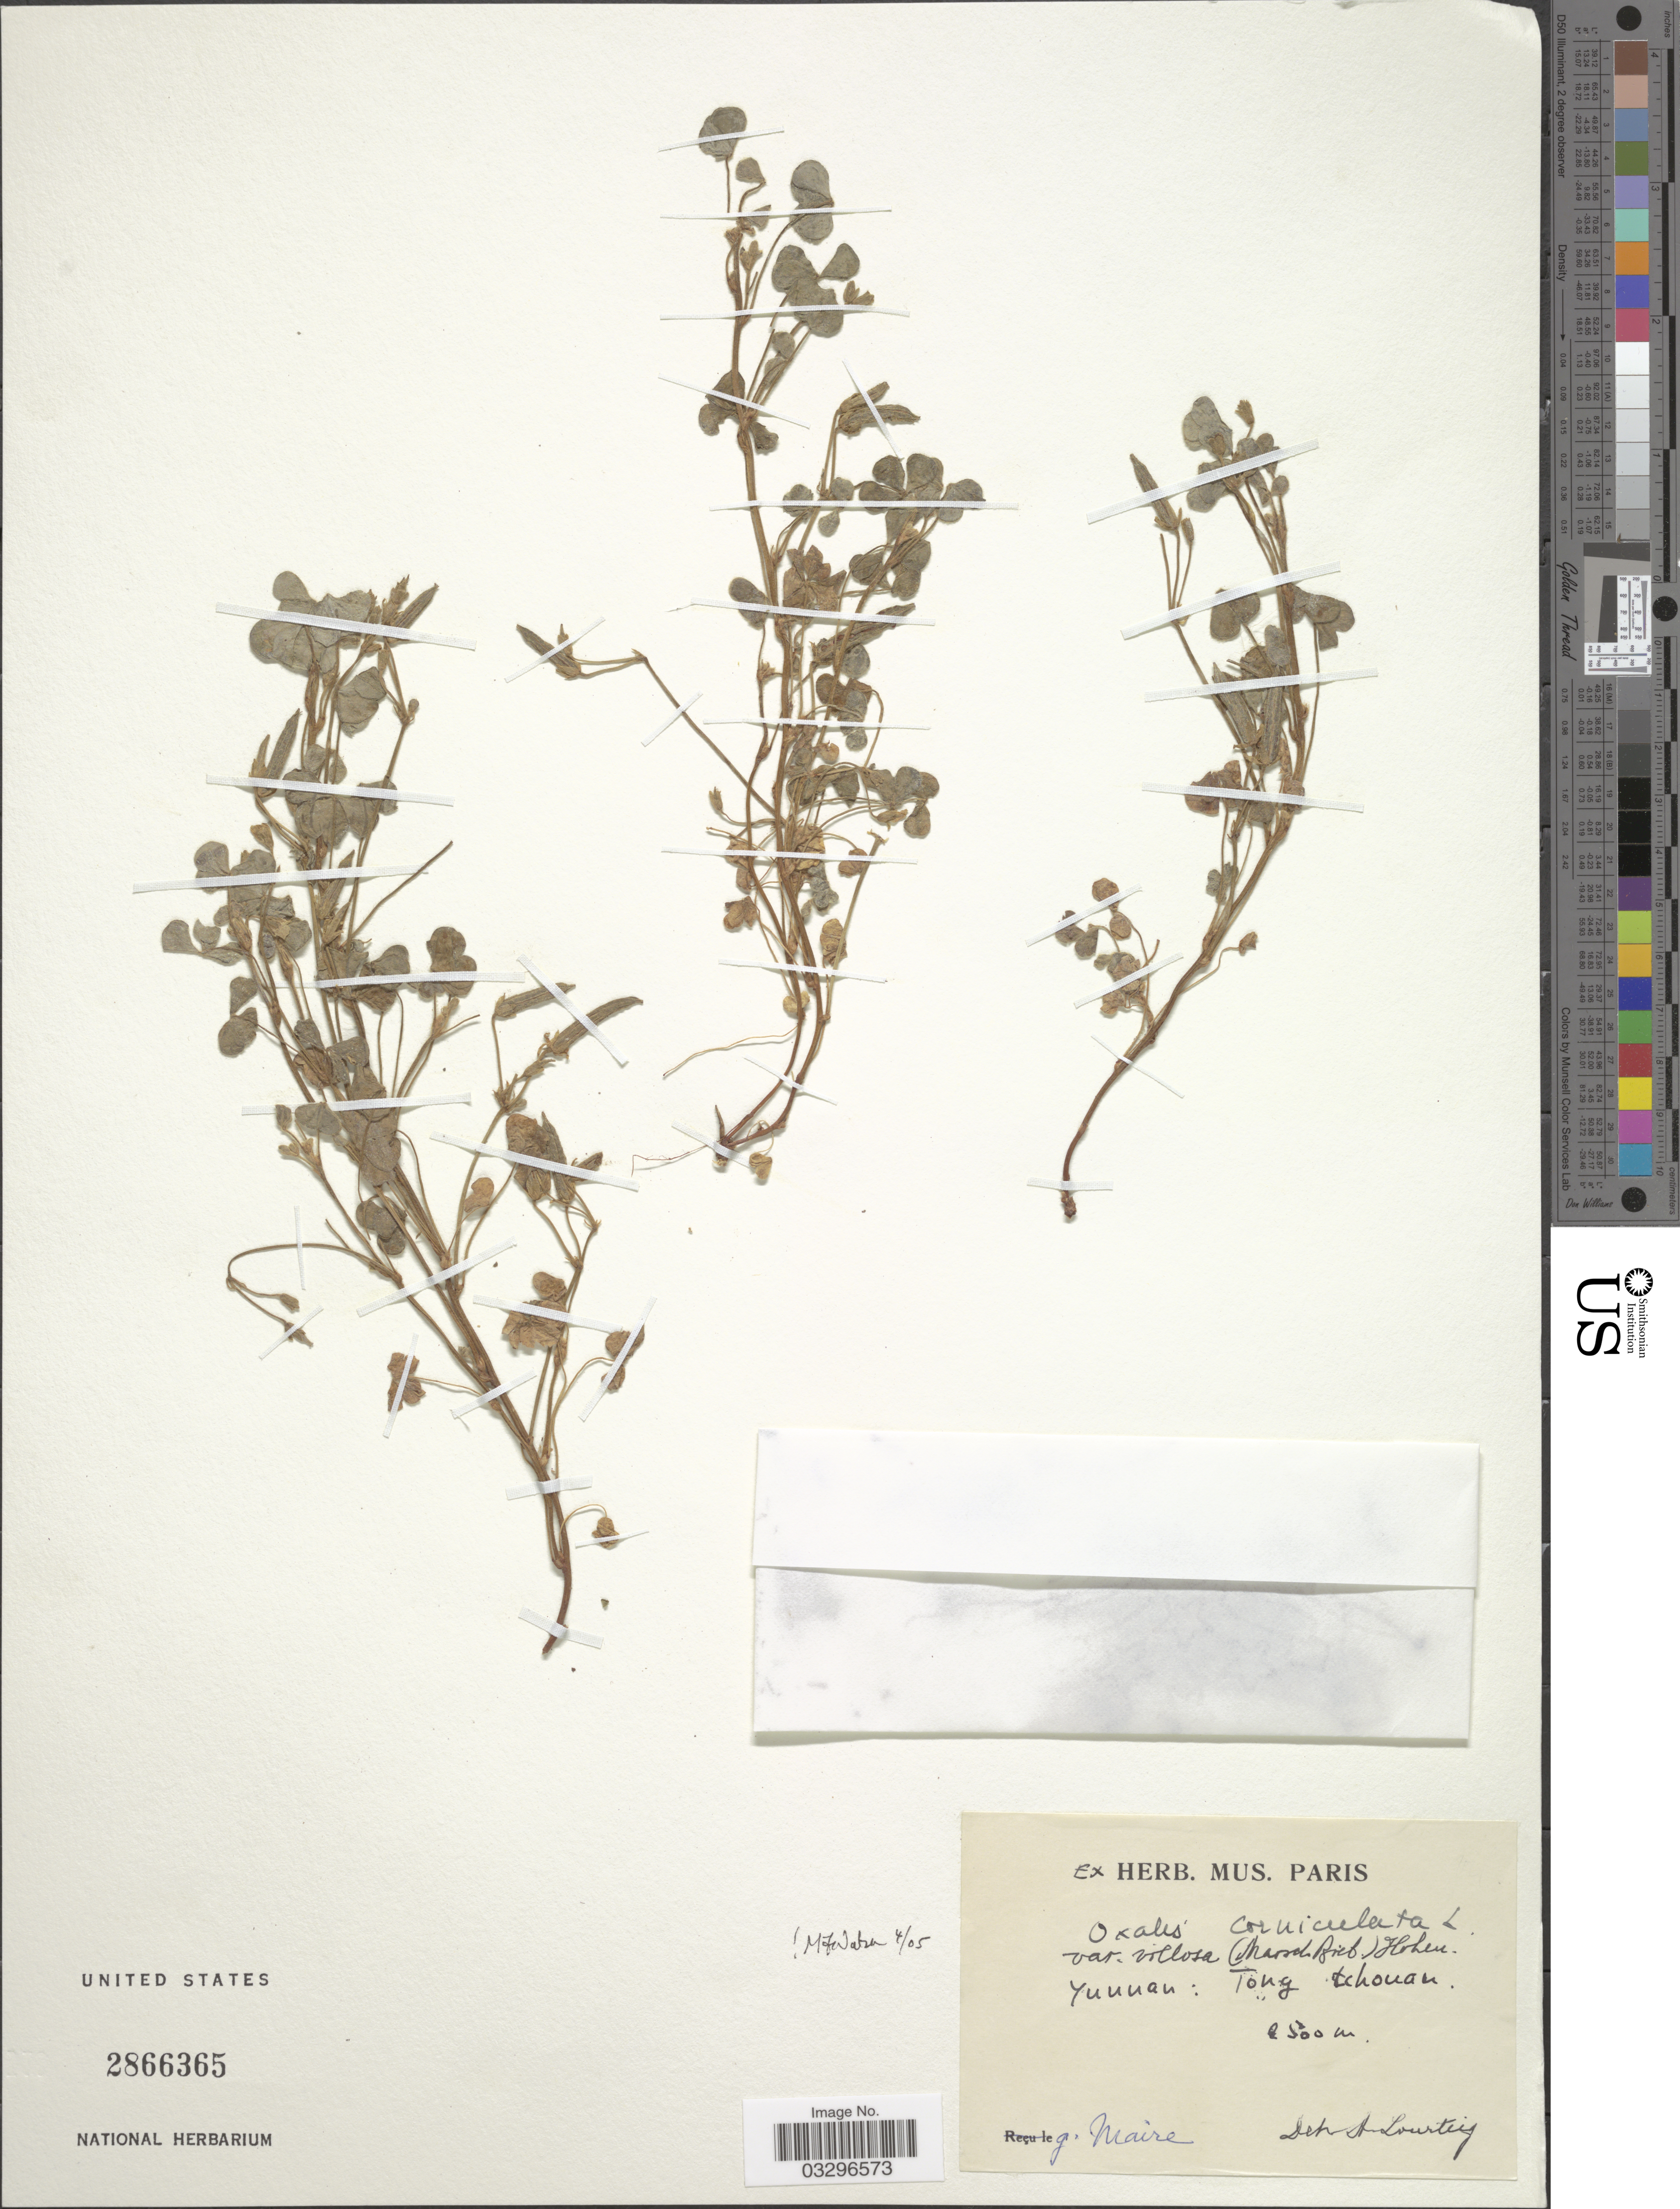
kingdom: Plantae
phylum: Tracheophyta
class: Magnoliopsida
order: Oxalidales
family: Oxalidaceae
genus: Oxalis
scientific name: Oxalis corniculata var. villosa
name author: (M. Bieb.) Hohen.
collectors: G. Maire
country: China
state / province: Yunnan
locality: Tong Tchouan.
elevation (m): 2500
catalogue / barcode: US 2866365